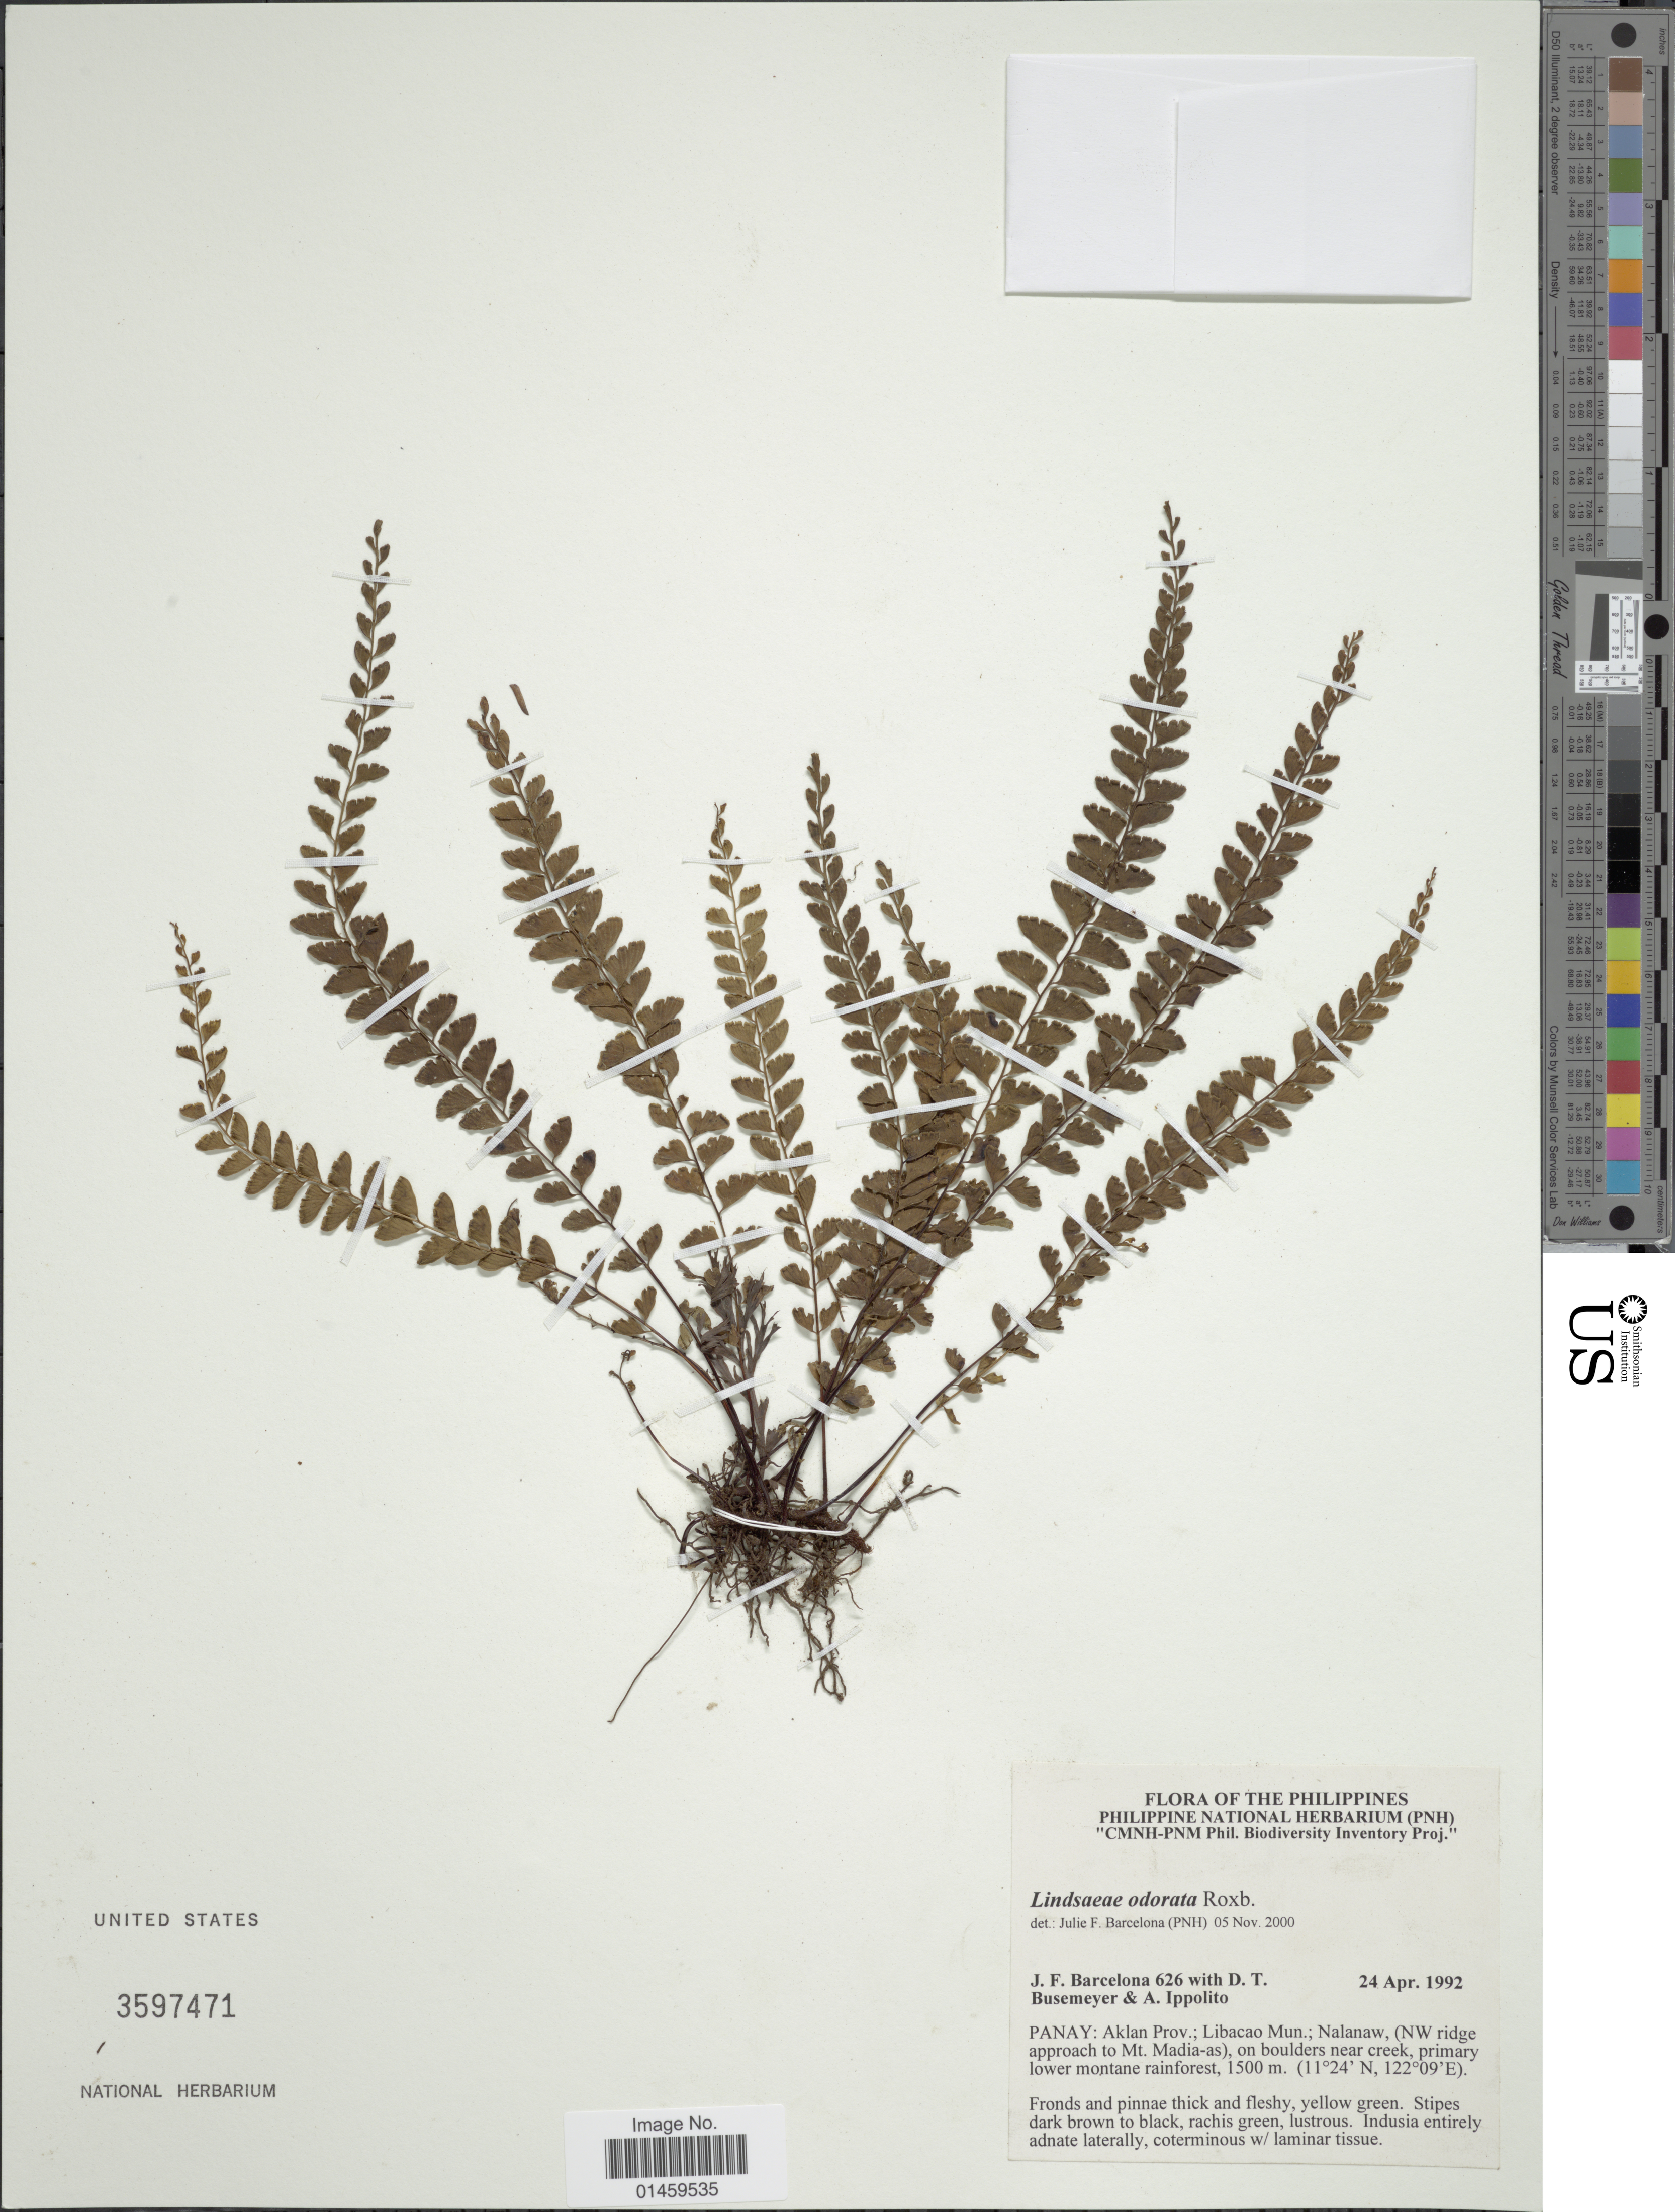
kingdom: Plantae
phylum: Tracheophyta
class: Polypodiopsida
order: Polypodiales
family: Lindsaeaceae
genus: Lindsaea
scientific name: Lindsaea odorata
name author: Roxb.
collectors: J. F. Barcelona, D. Busemeyer & A. Ippolito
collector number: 626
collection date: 1992-04-24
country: Philippines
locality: Panay: Aklan Prov.; Libacao Mun.: Nalanaw, (NW ridge approach to Mt. Madia-as), on boulders near creek.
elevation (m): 1500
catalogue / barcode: US 3597471